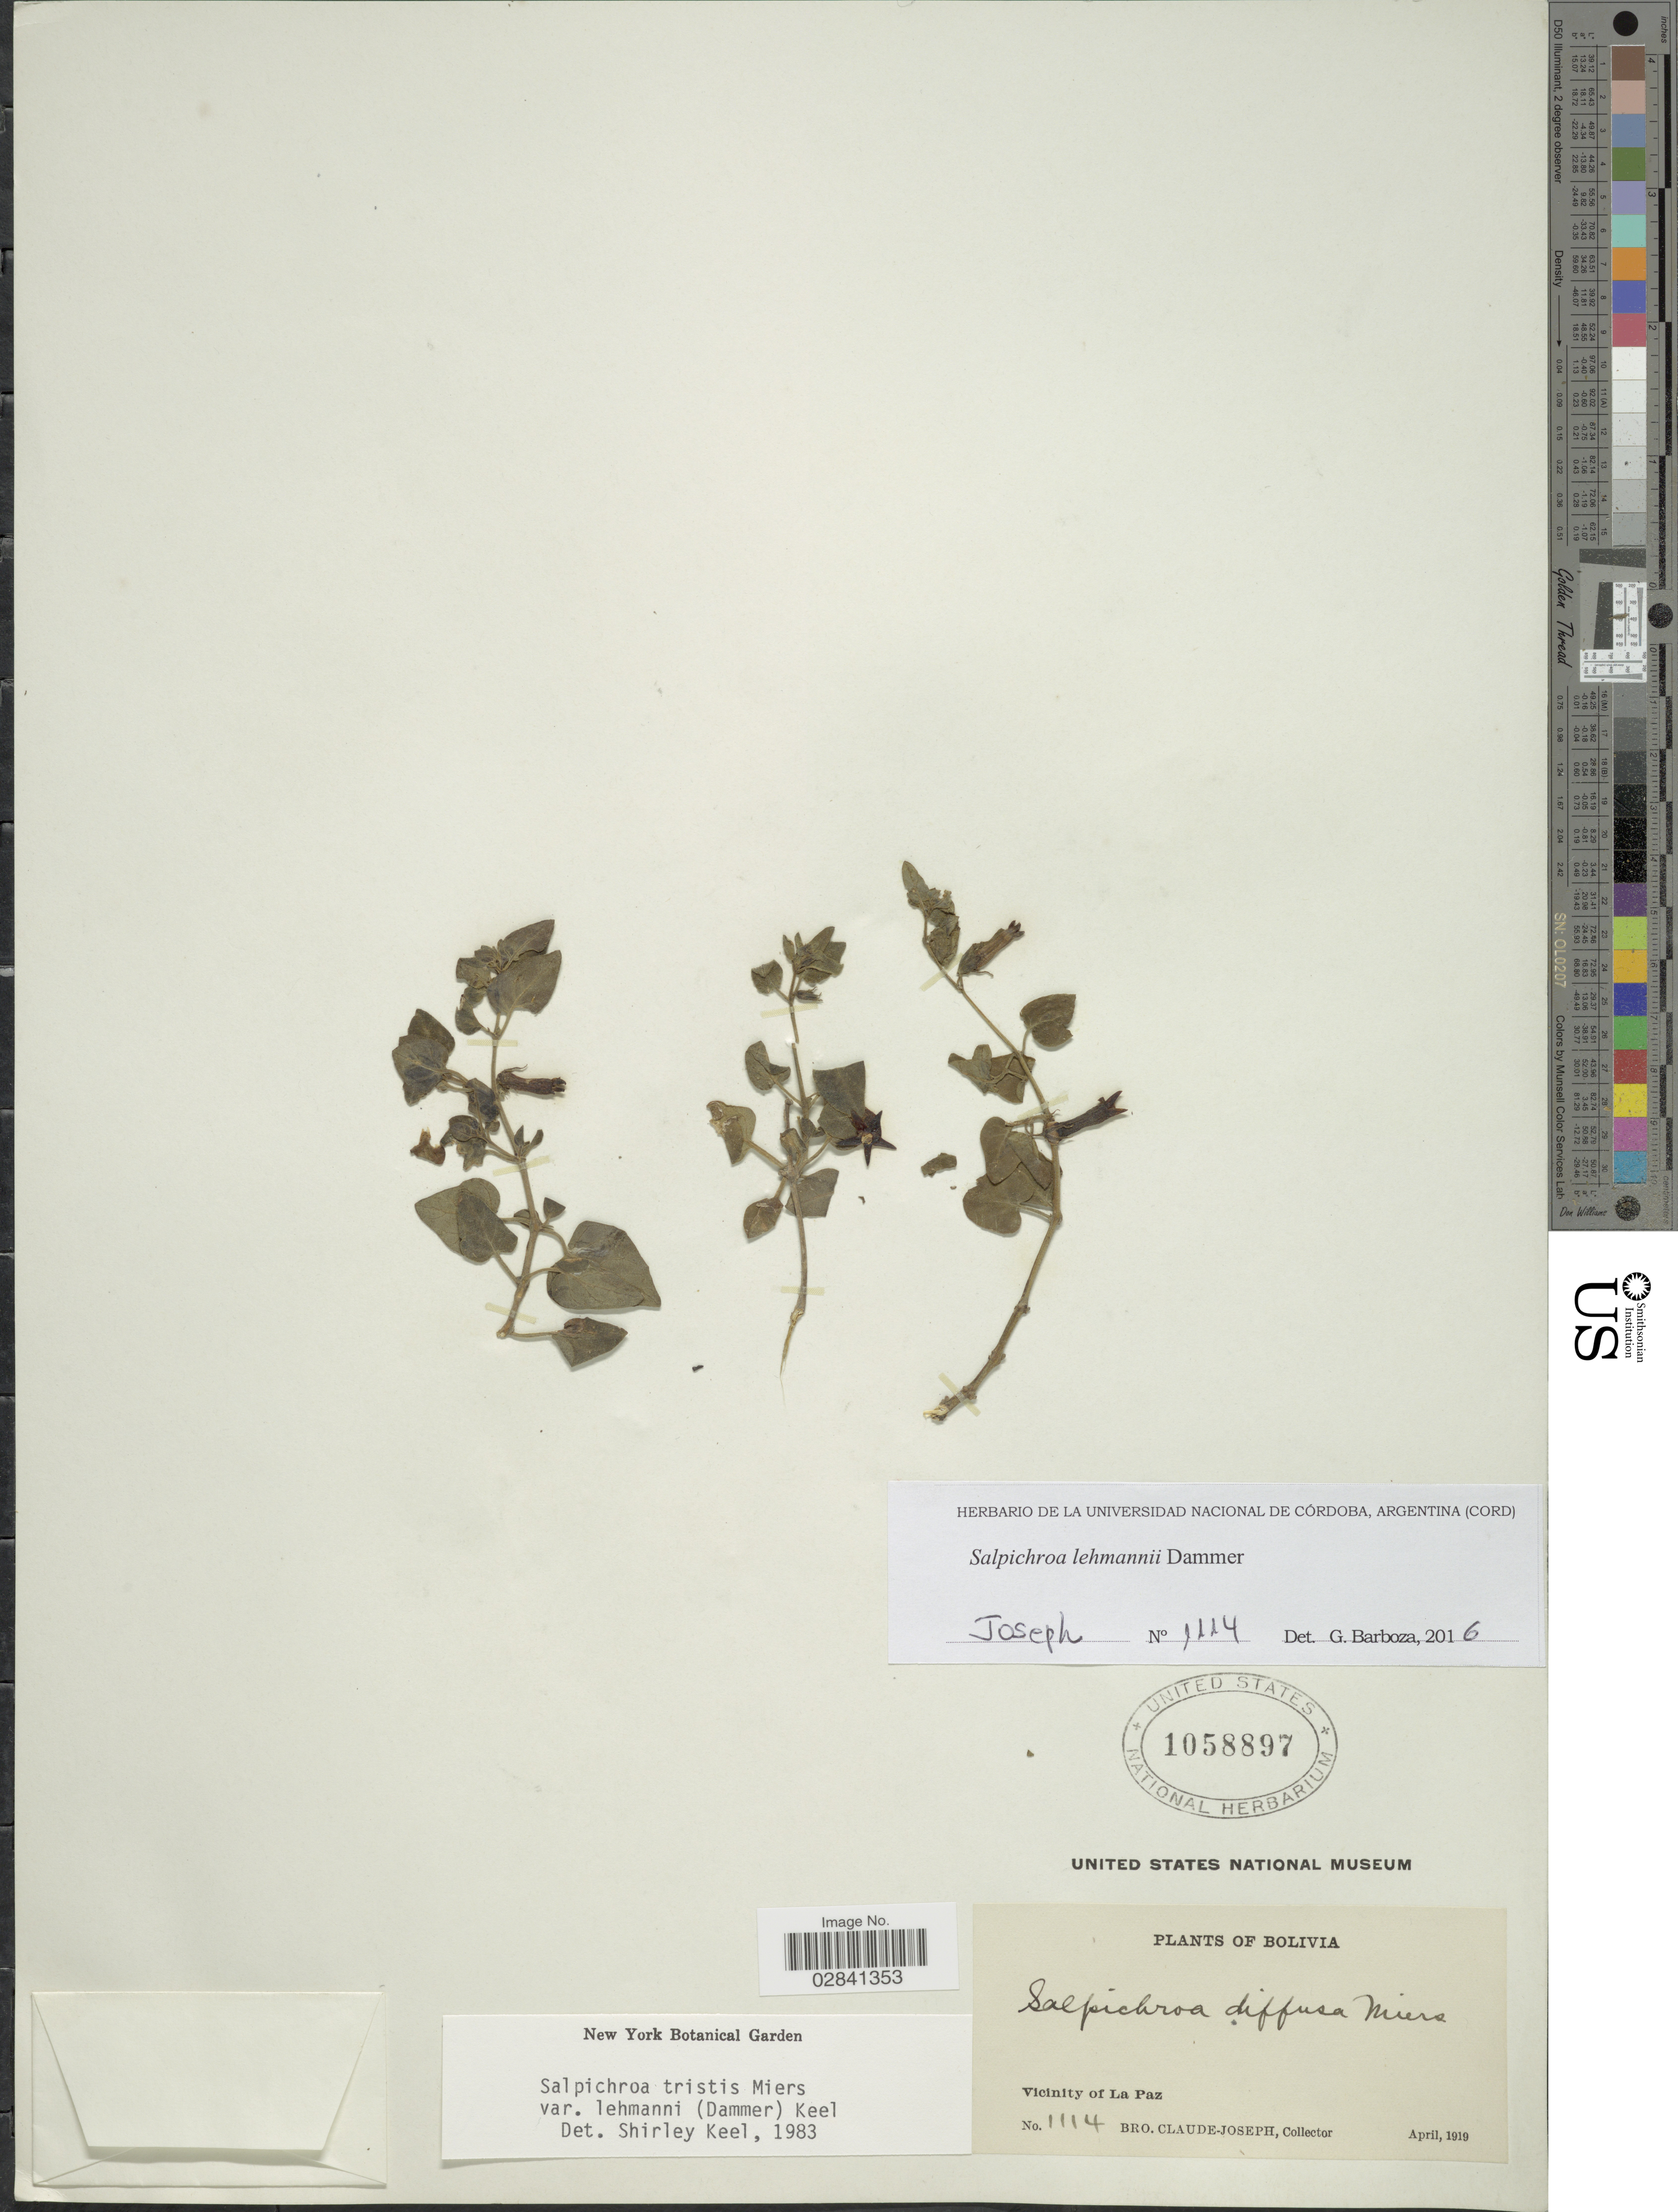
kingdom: Plantae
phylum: Tracheophyta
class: Magnoliopsida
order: Solanales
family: Solanaceae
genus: Salpichroa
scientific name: Salpichroa tristis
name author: Walp.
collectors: Bro. Claude-Joseph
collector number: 1114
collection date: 1919-04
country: Bolivia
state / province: La Paz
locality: Vicinity of La Paz.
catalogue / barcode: US 1058897